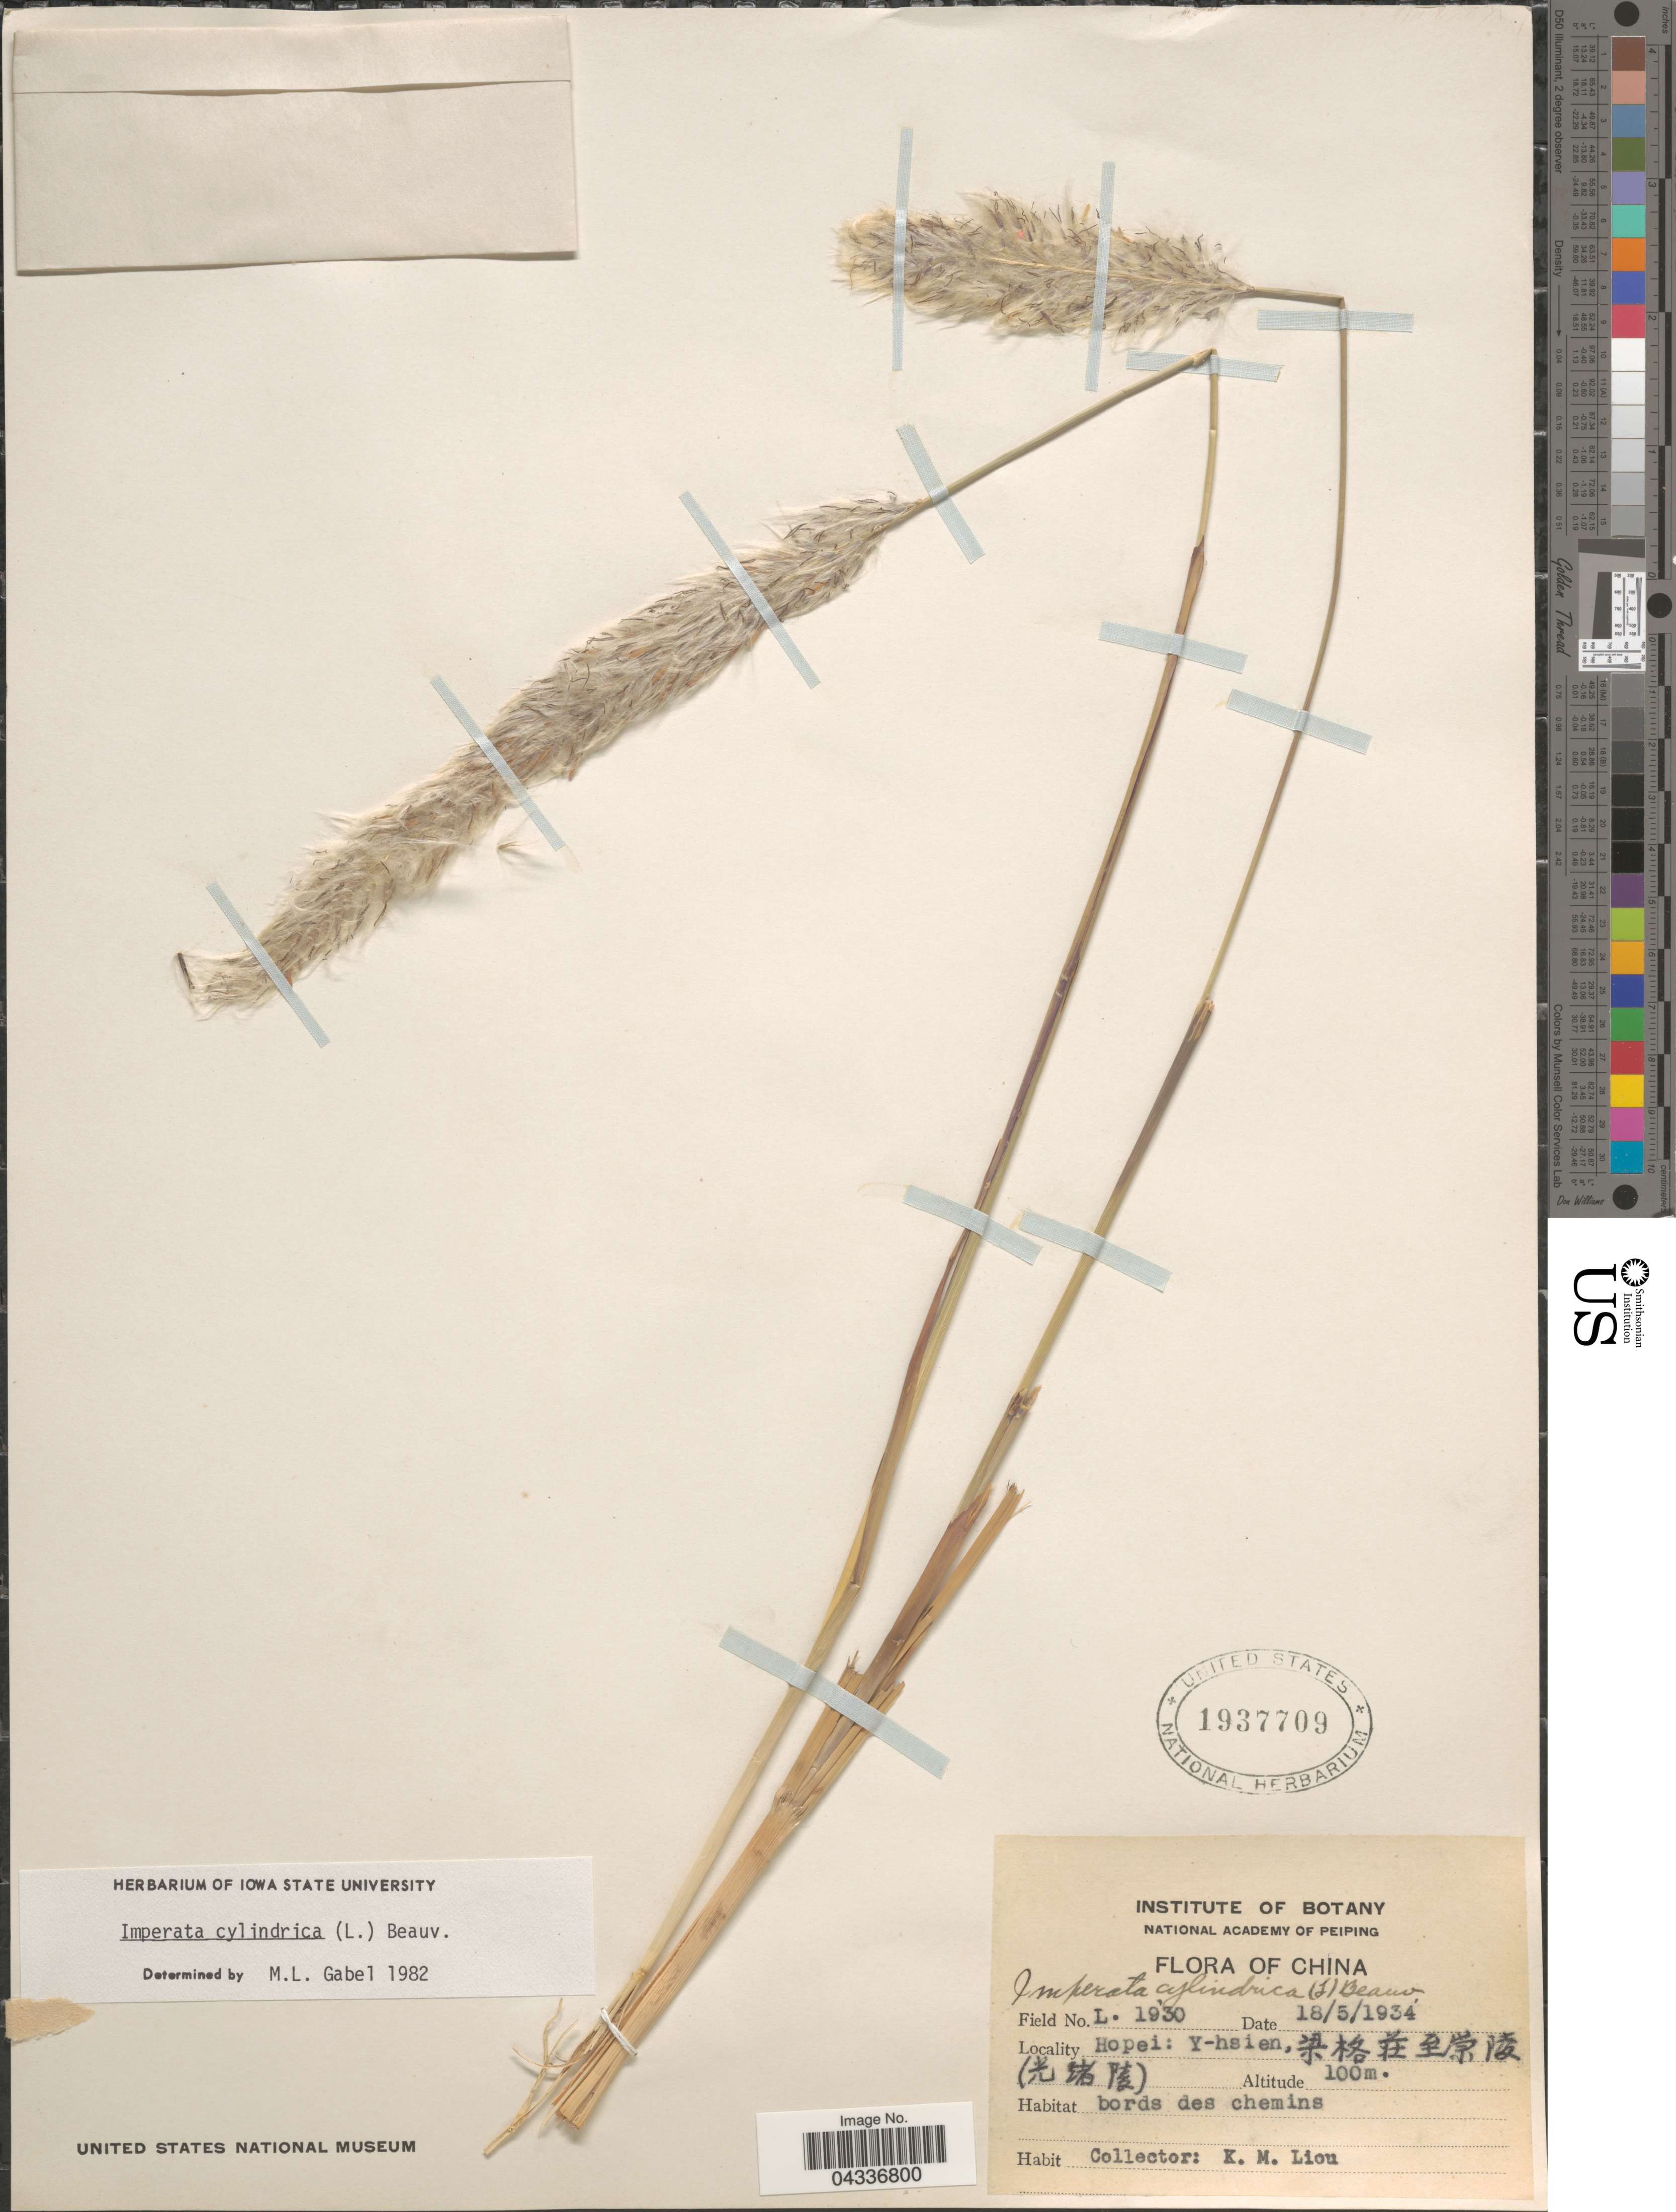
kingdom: Plantae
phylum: Tracheophyta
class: Liliopsida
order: Poales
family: Poaceae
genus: Imperata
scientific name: Imperata cylindrica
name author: (L.) P. Beauv.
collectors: K. M. Liou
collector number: L. 1930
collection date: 1934-05-18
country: China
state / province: Hebei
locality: Hopei: Y-hsien, X.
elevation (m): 100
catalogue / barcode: US 1937709